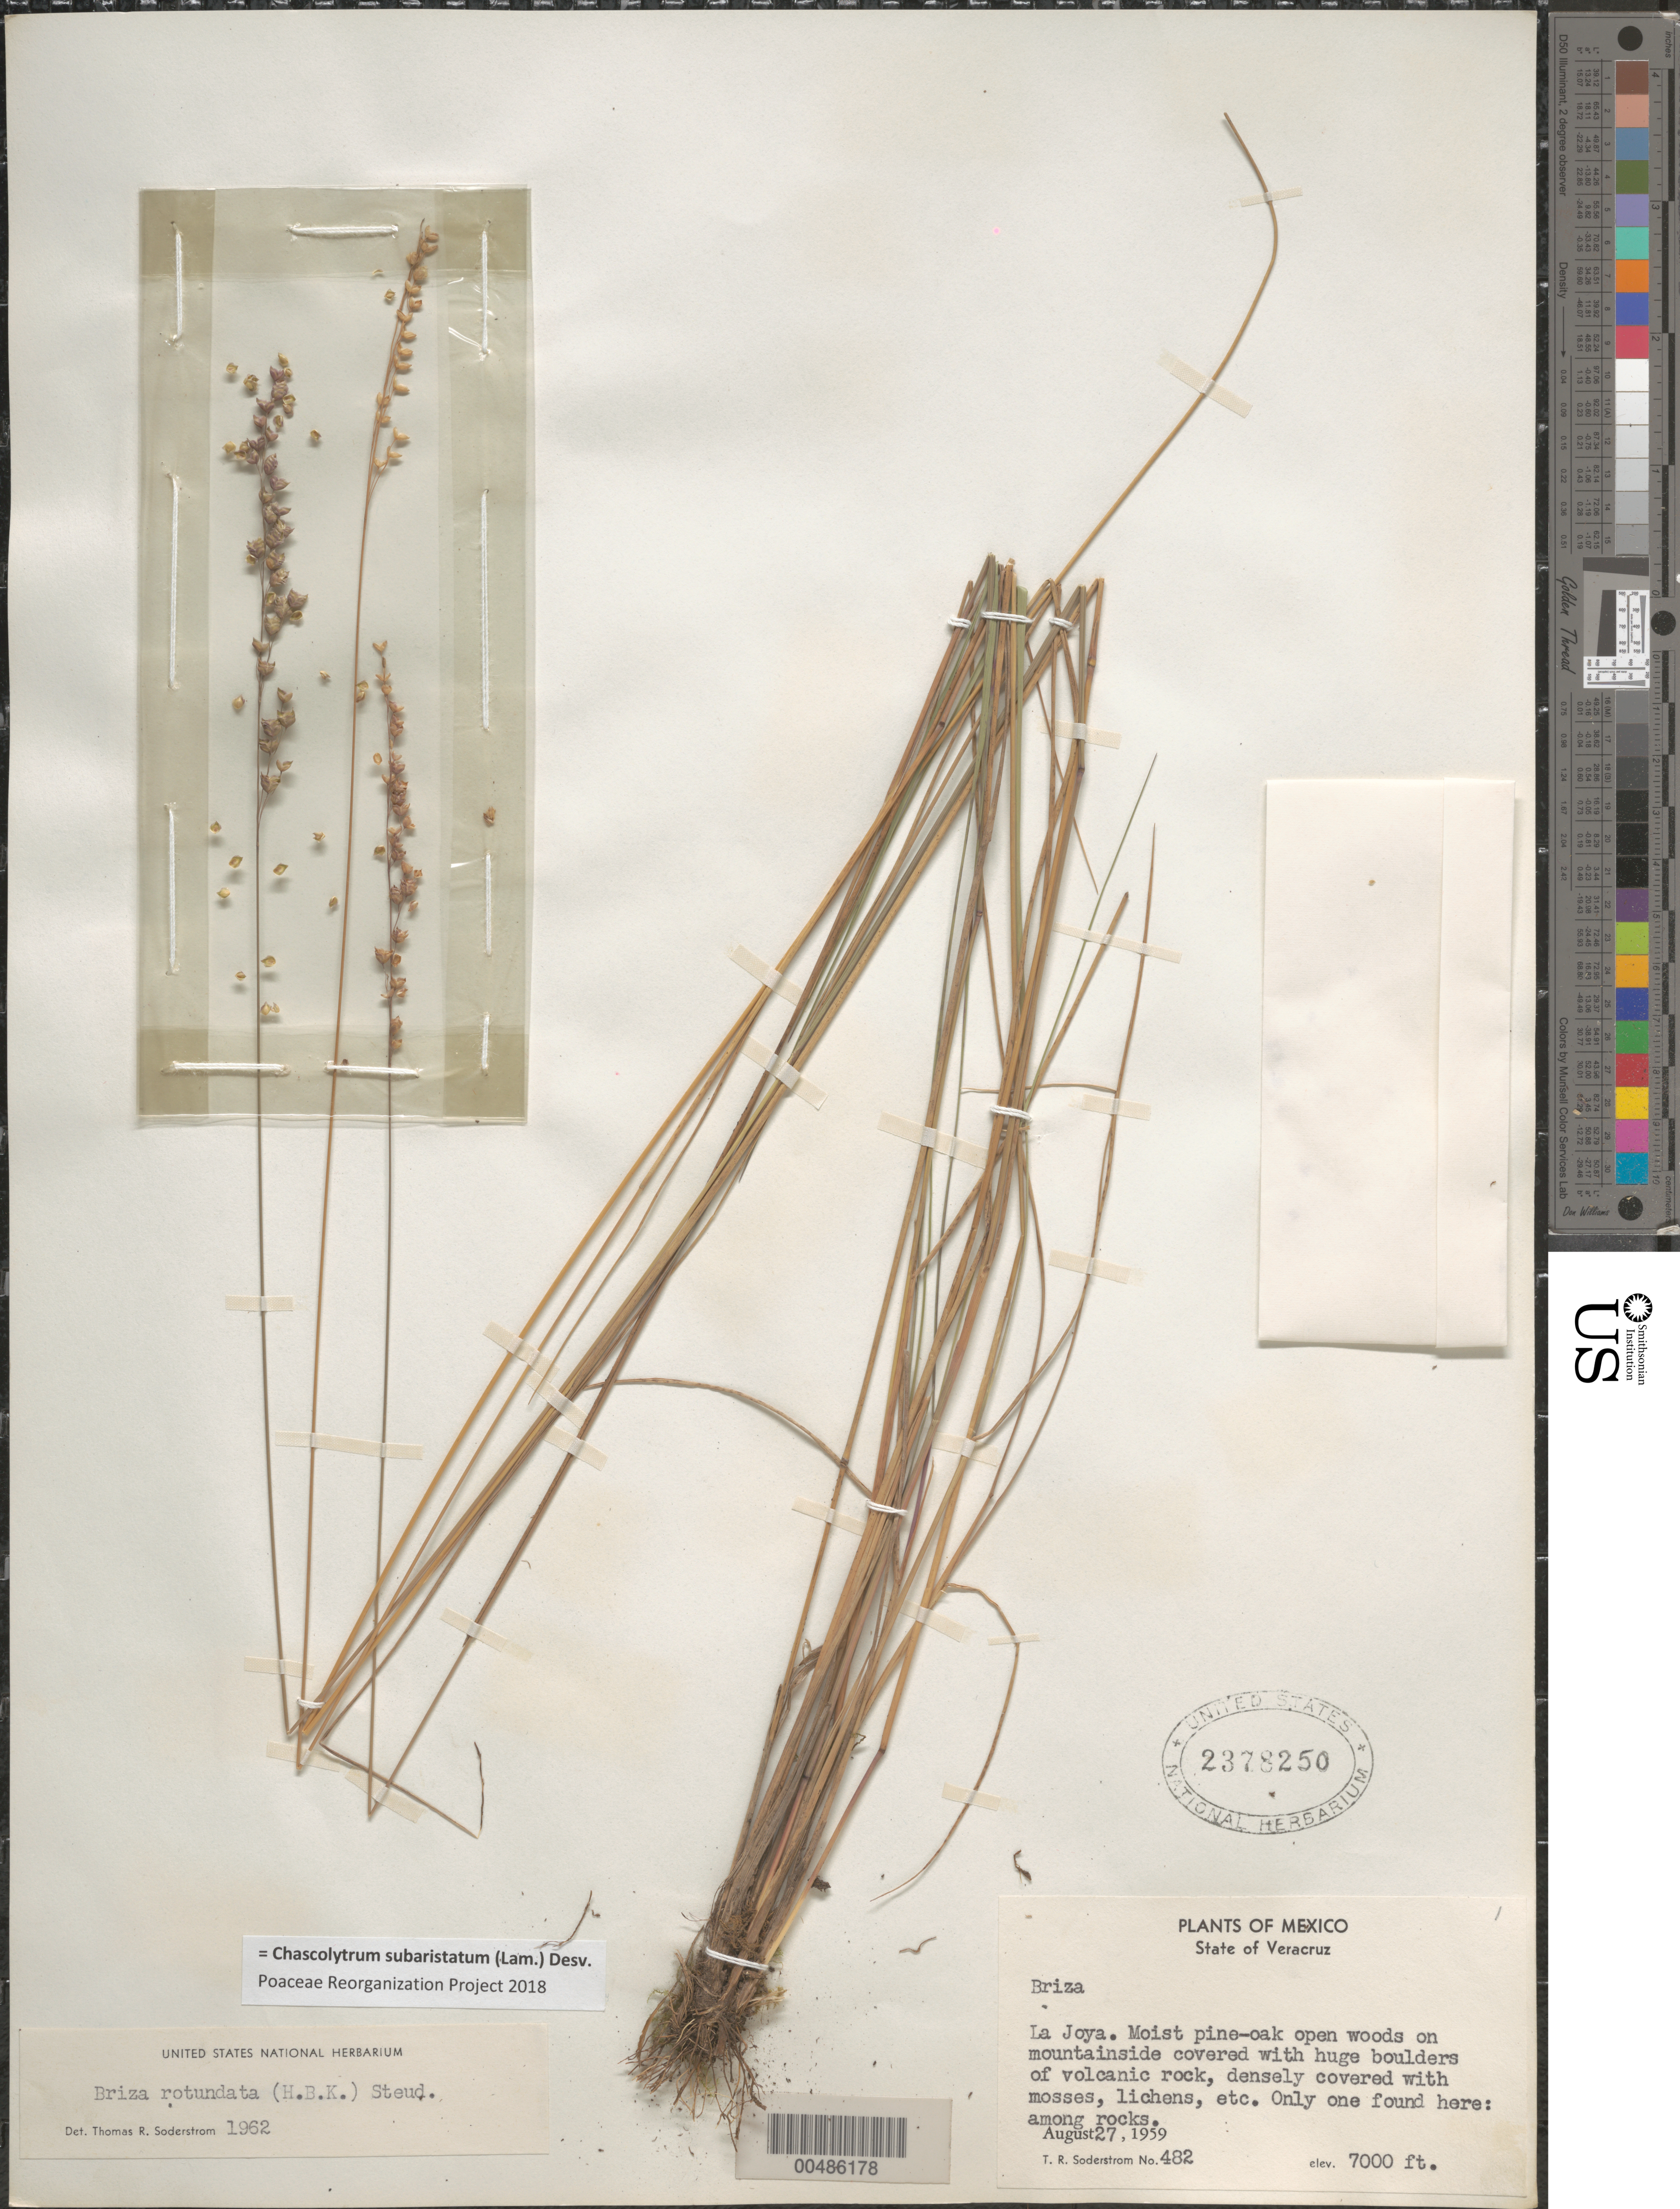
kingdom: Plantae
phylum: Tracheophyta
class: Liliopsida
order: Poales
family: Poaceae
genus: Chascolytrum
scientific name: Chascolytrum subaristatum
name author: (Lam.) Desv.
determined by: Poaceae Reorganization Project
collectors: T. R. Soderstrom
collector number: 482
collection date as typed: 27 Aug 1959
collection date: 1959-08-27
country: Mexico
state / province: Veracruz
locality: La Joya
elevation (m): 2134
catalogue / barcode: US 2378250